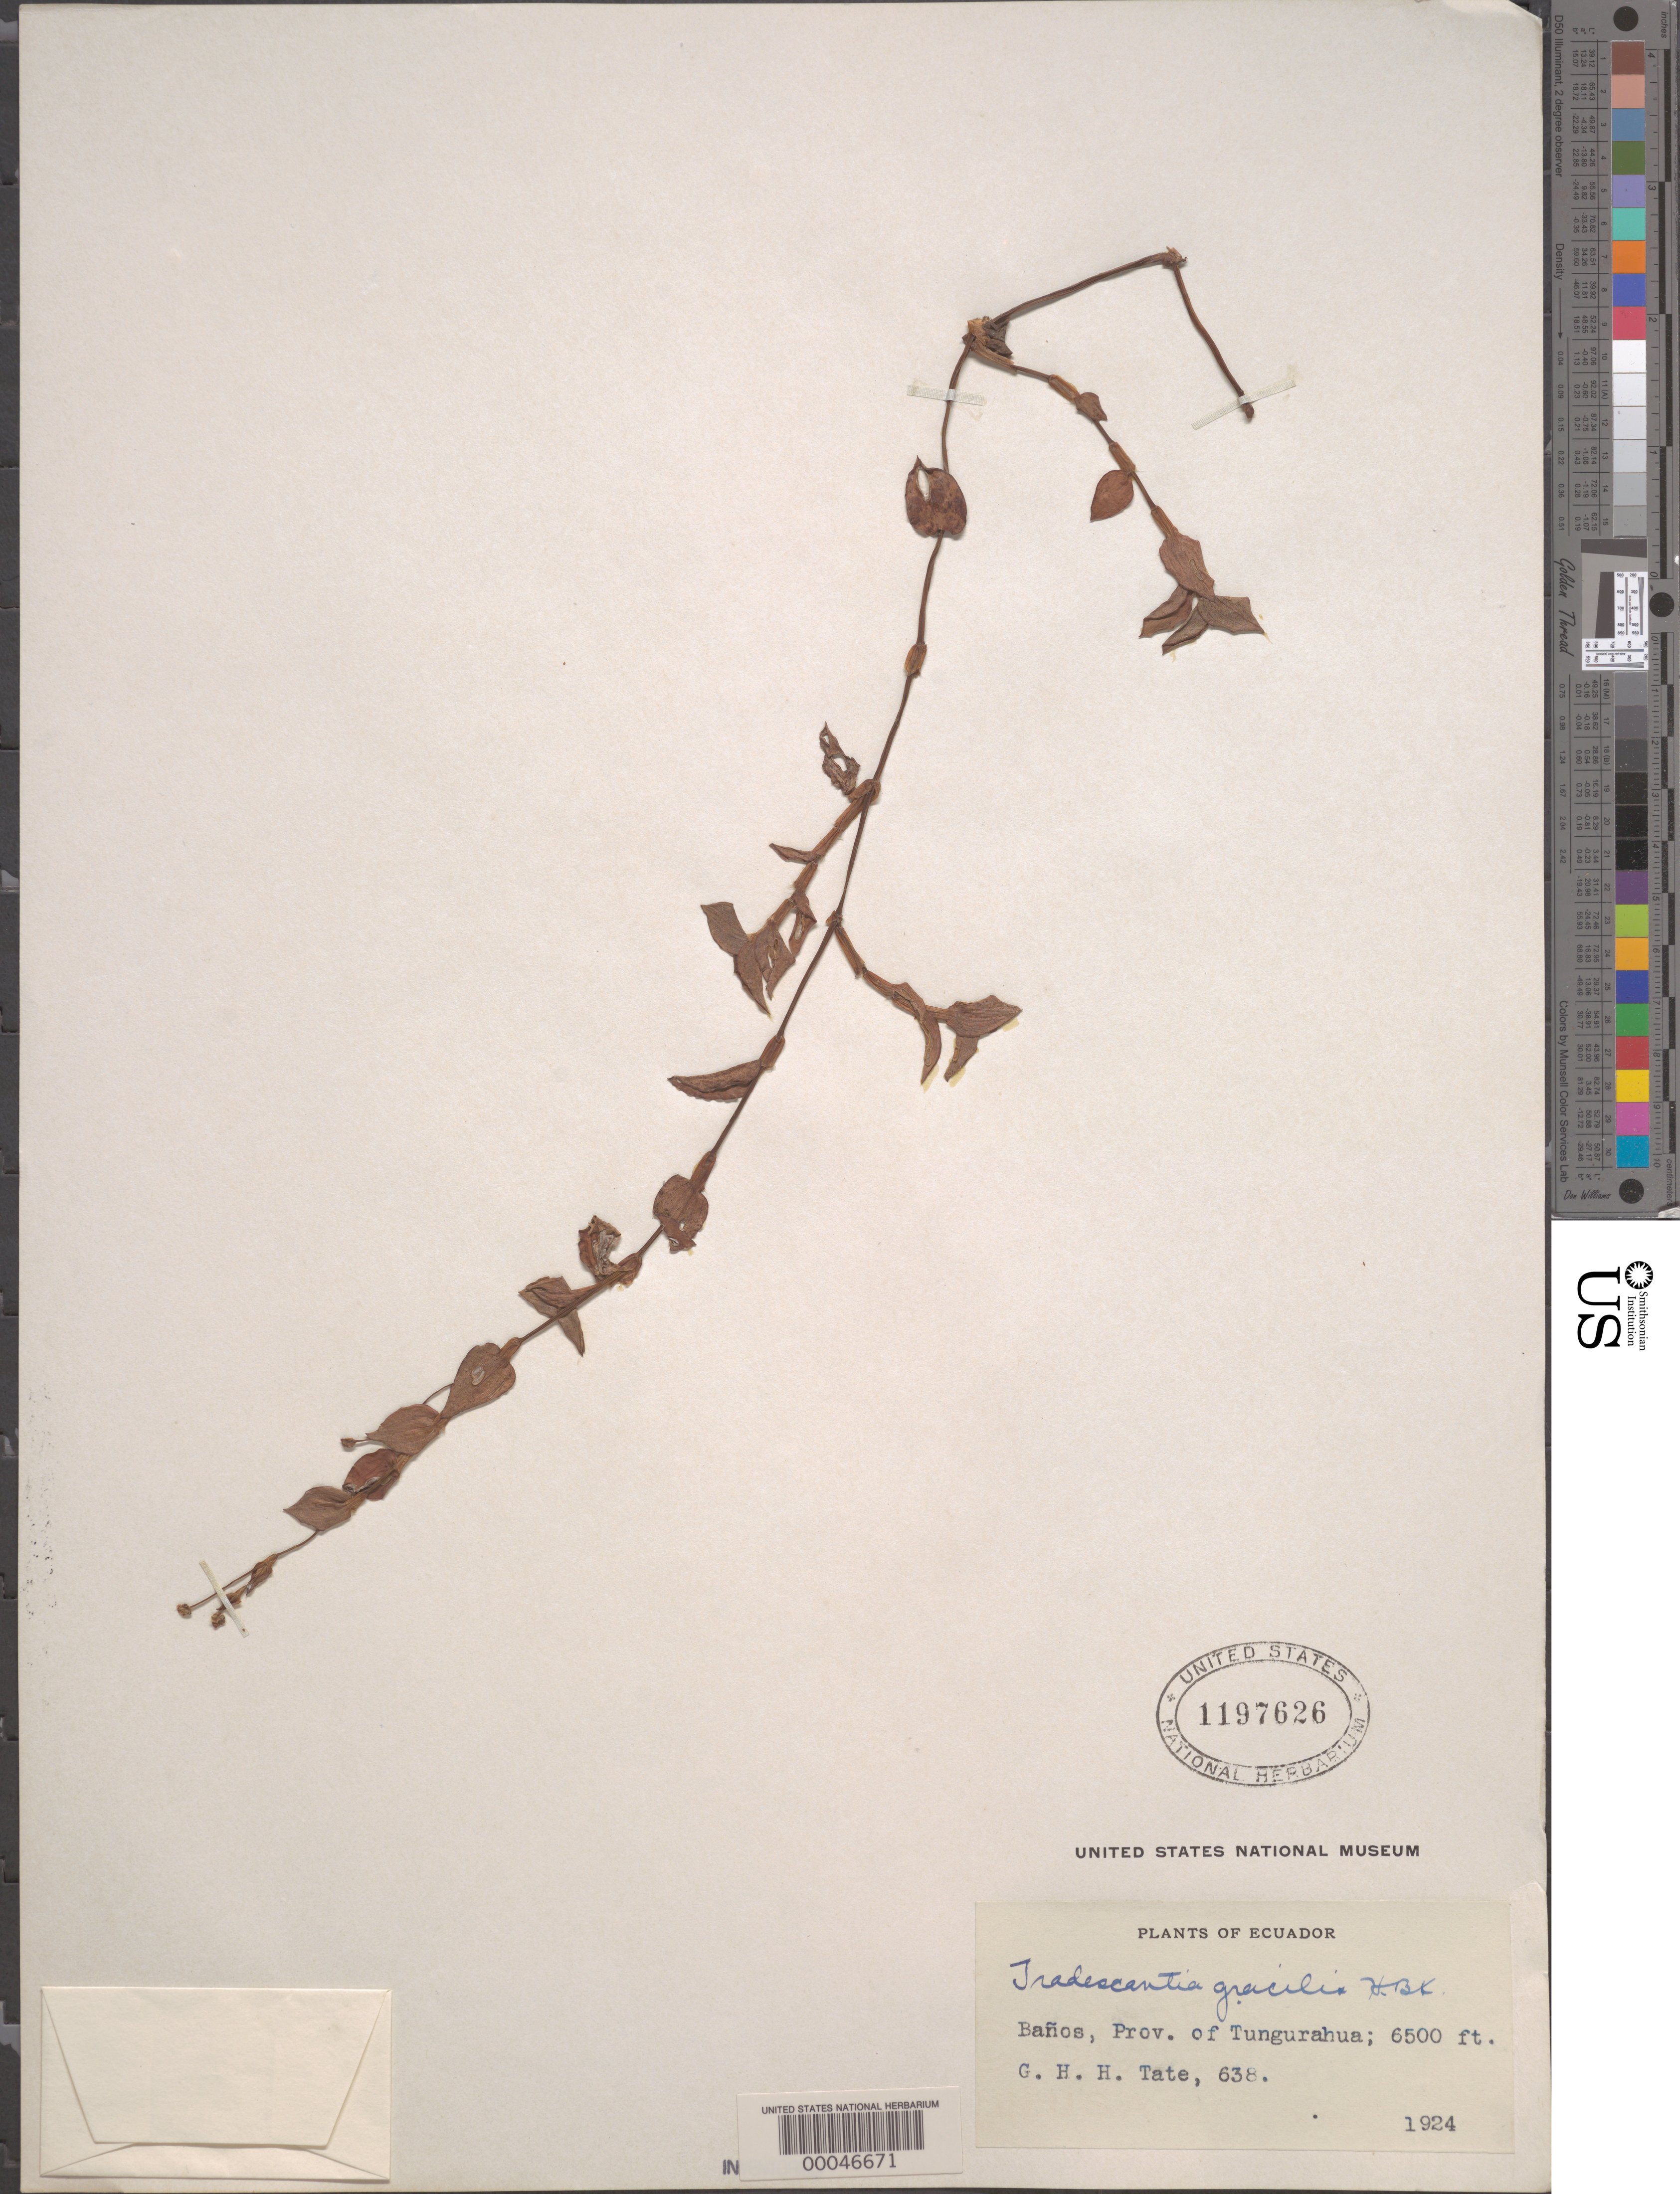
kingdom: Plantae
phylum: Tracheophyta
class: Liliopsida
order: Commelinales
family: Commelinaceae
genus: Callisia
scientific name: Callisia gracilis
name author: (Kunth) D.R. Hunt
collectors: G. Tate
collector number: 638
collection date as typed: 1924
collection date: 1924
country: Ecuador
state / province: Tungurahua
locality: Banos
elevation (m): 1983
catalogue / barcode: US 1197626